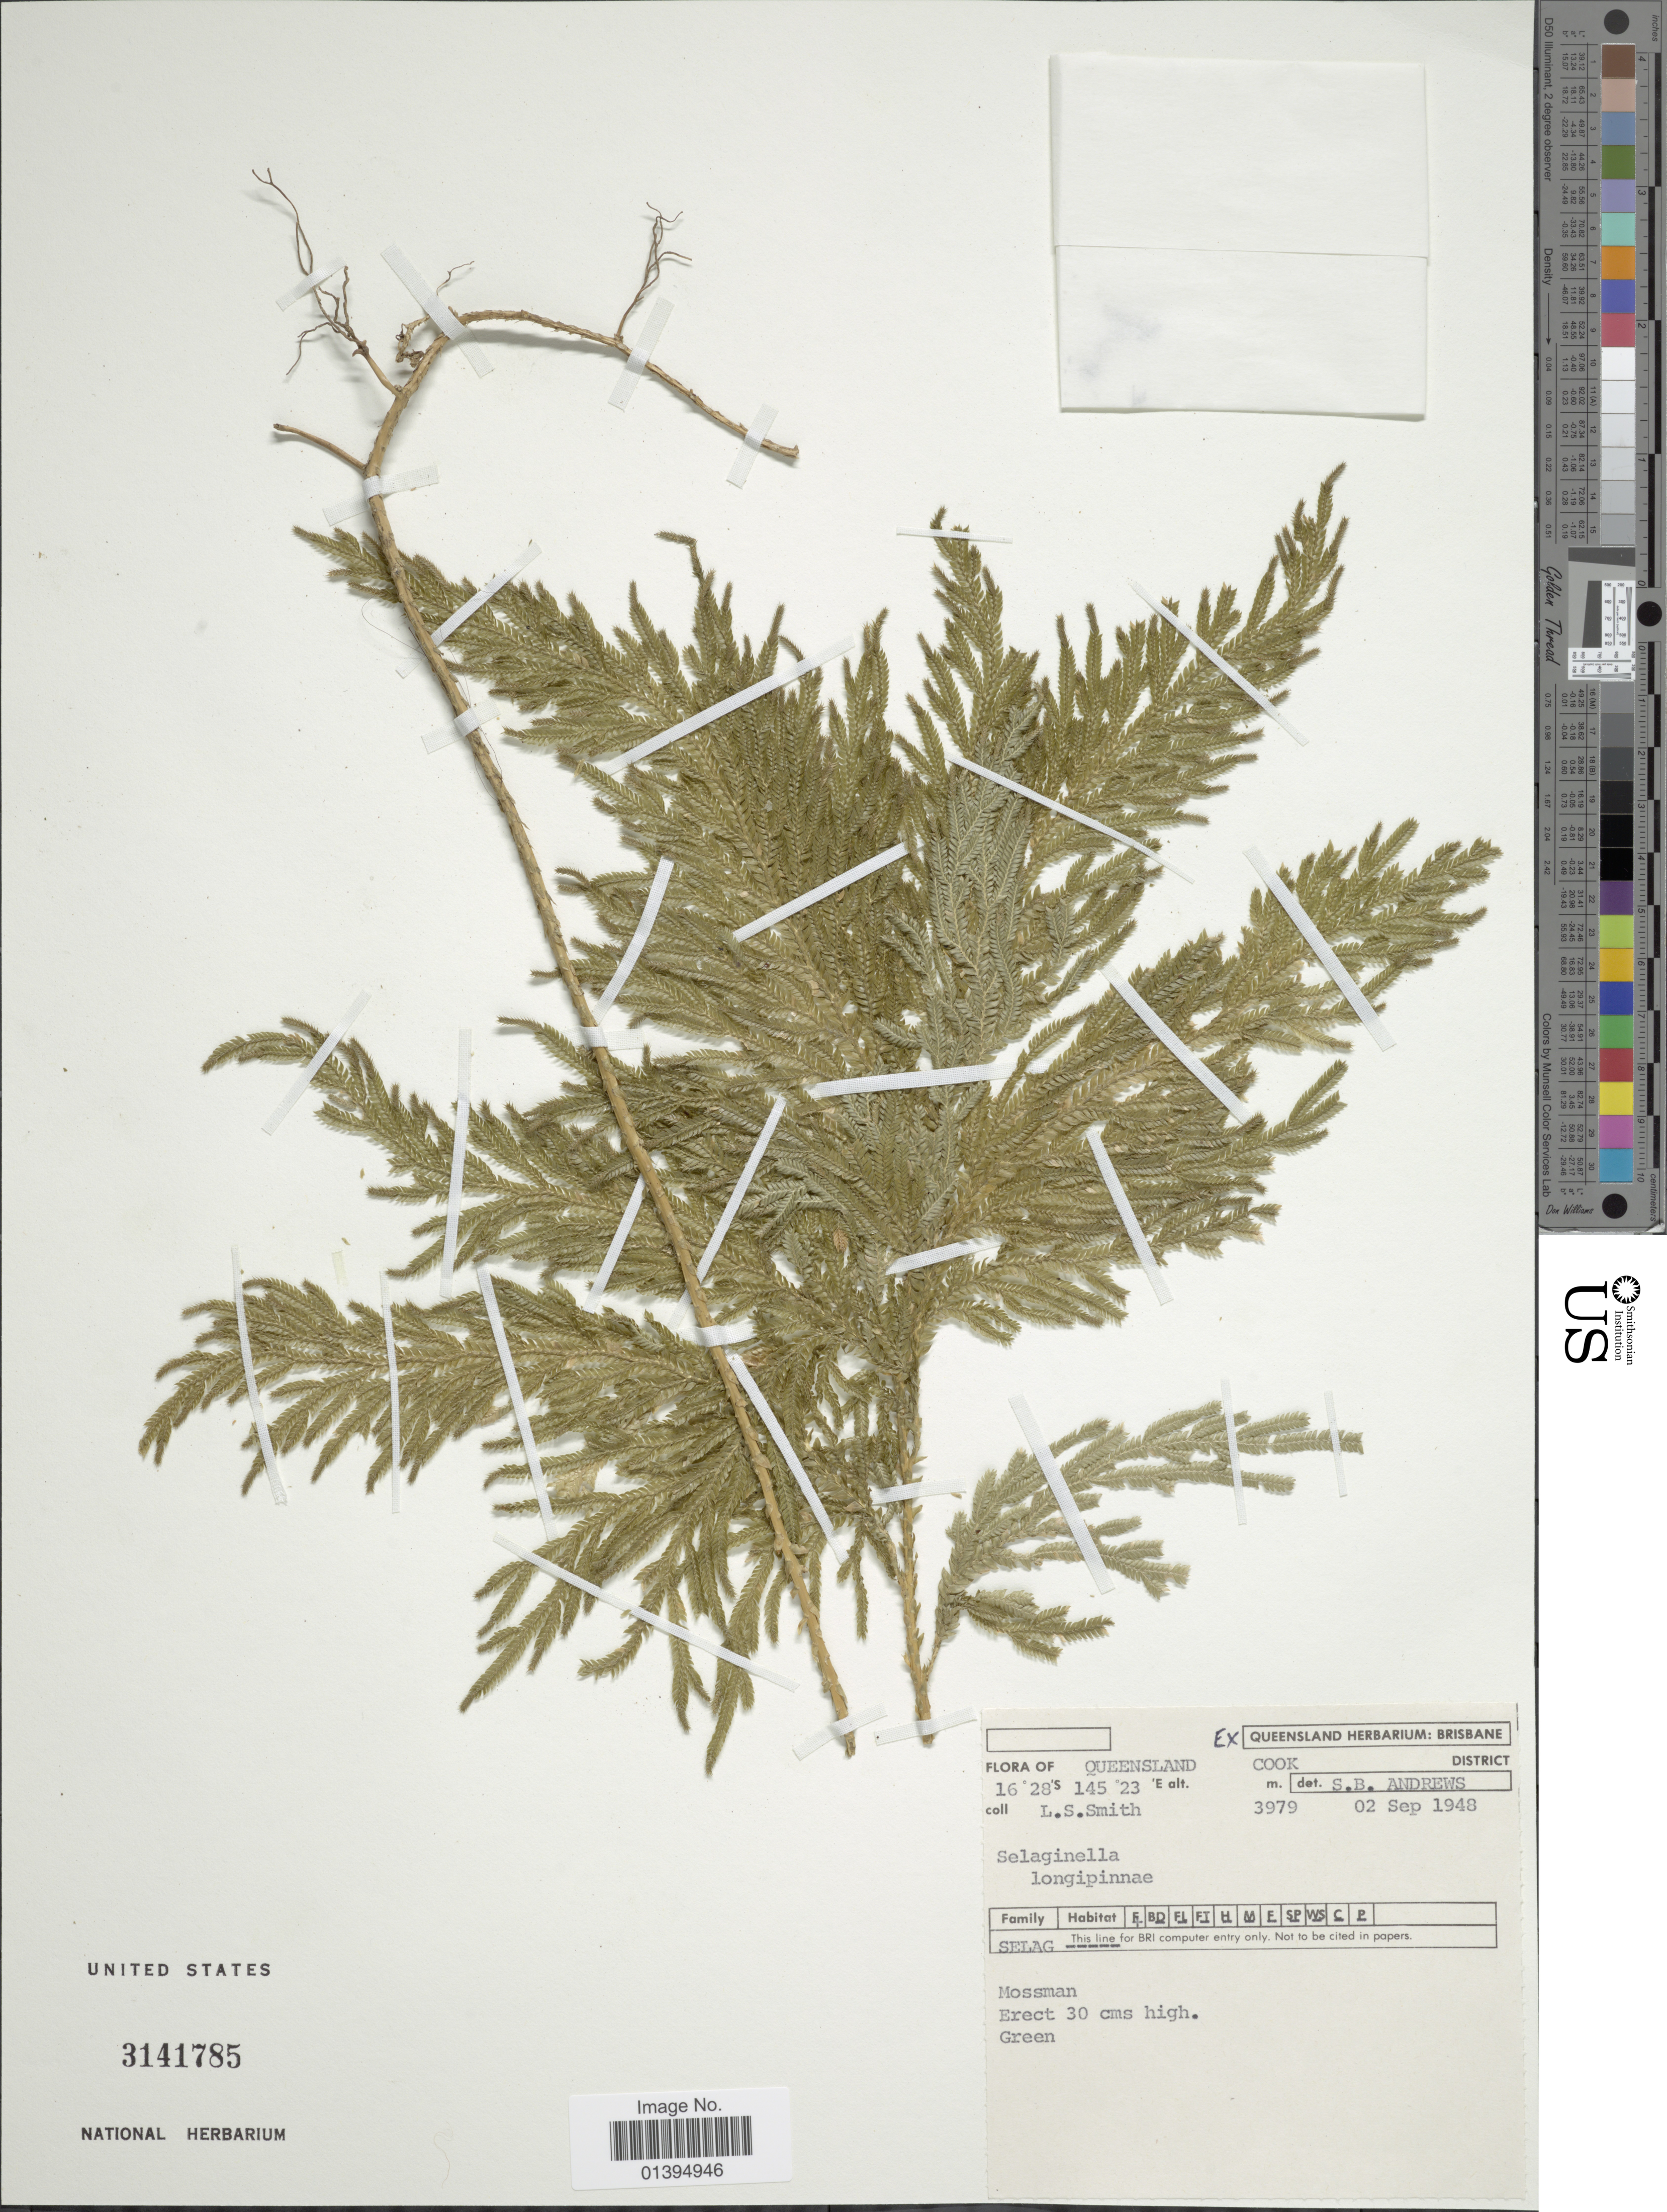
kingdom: Plantae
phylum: Tracheophyta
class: Lycopodiopsida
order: Selaginellales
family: Selaginellaceae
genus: Selaginella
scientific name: Selaginella longipinna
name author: Warb.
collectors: L. Smith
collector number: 3979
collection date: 1948-09-02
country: Australia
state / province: Queensland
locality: Cook District, Mossman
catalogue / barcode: US 3141785